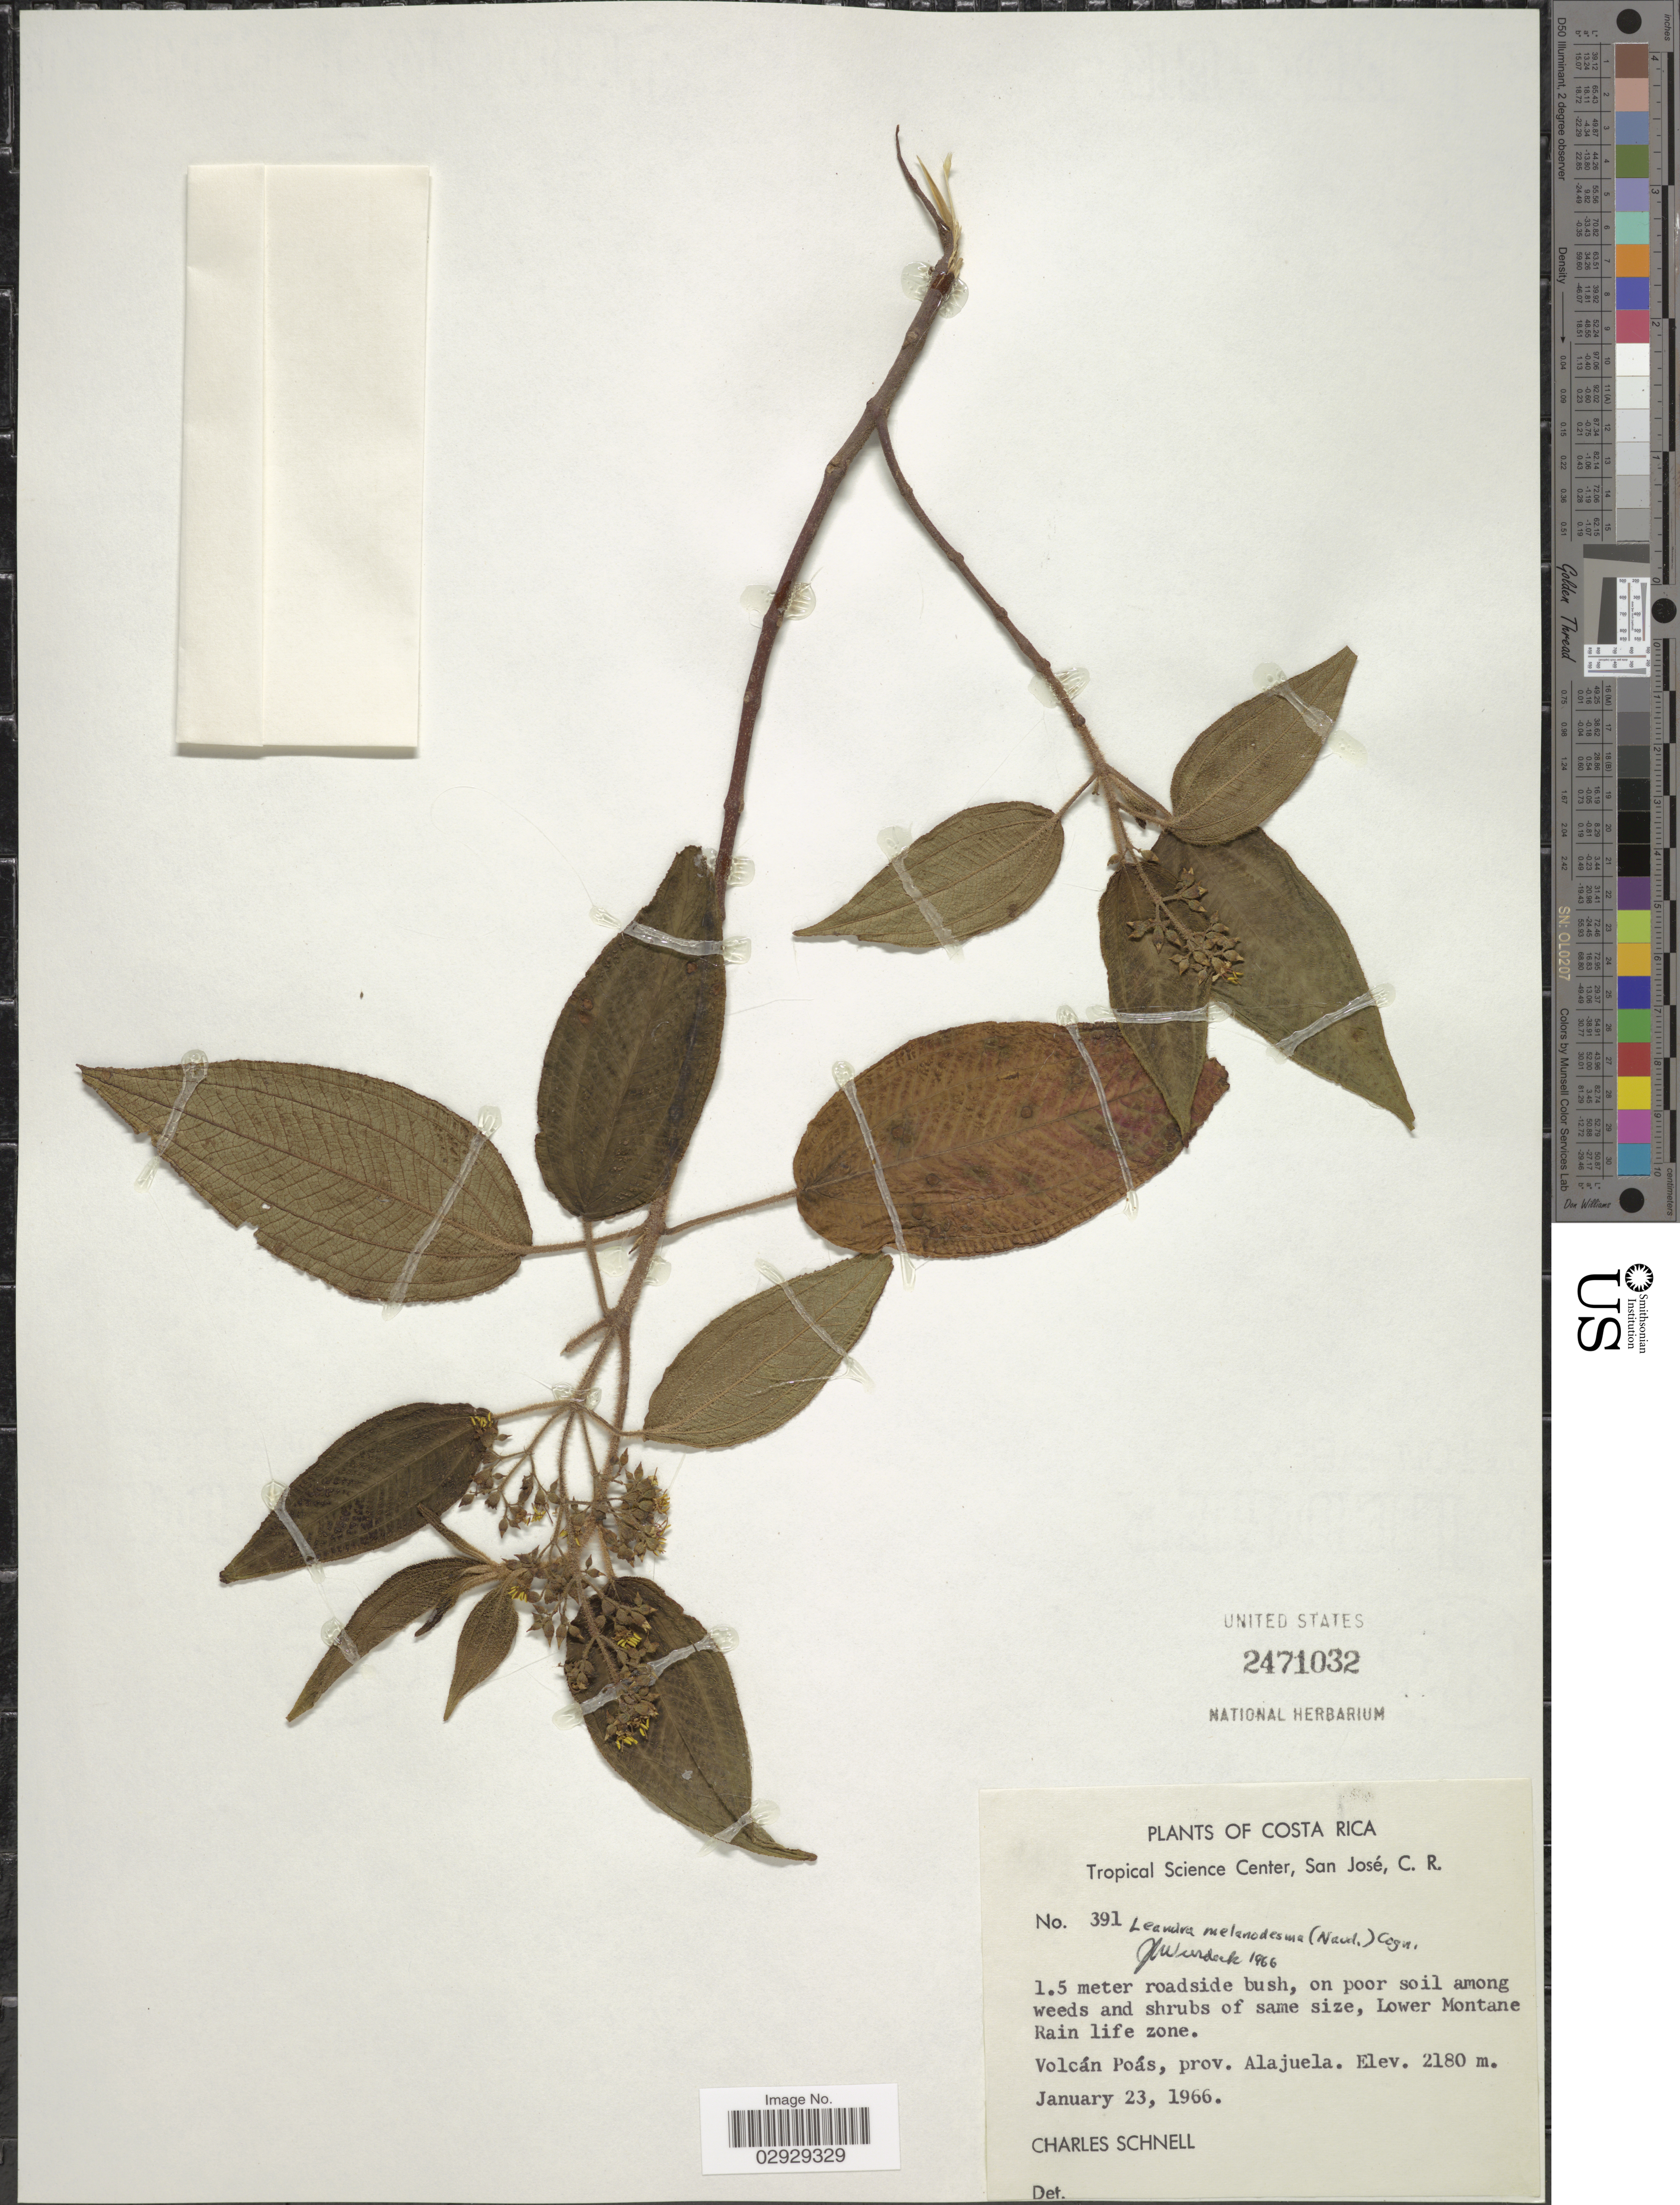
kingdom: Plantae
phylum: Tracheophyta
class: Magnoliopsida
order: Myrtales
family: Melastomataceae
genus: Leandra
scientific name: Leandra melanodesma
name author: (Naudin) Cogn.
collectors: C. Schnell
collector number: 391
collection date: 1966-01-23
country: Costa Rica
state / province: Alajuela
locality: Volcán Poás. Lower Montane Rain life zone.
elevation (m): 2180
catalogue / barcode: US 2471032